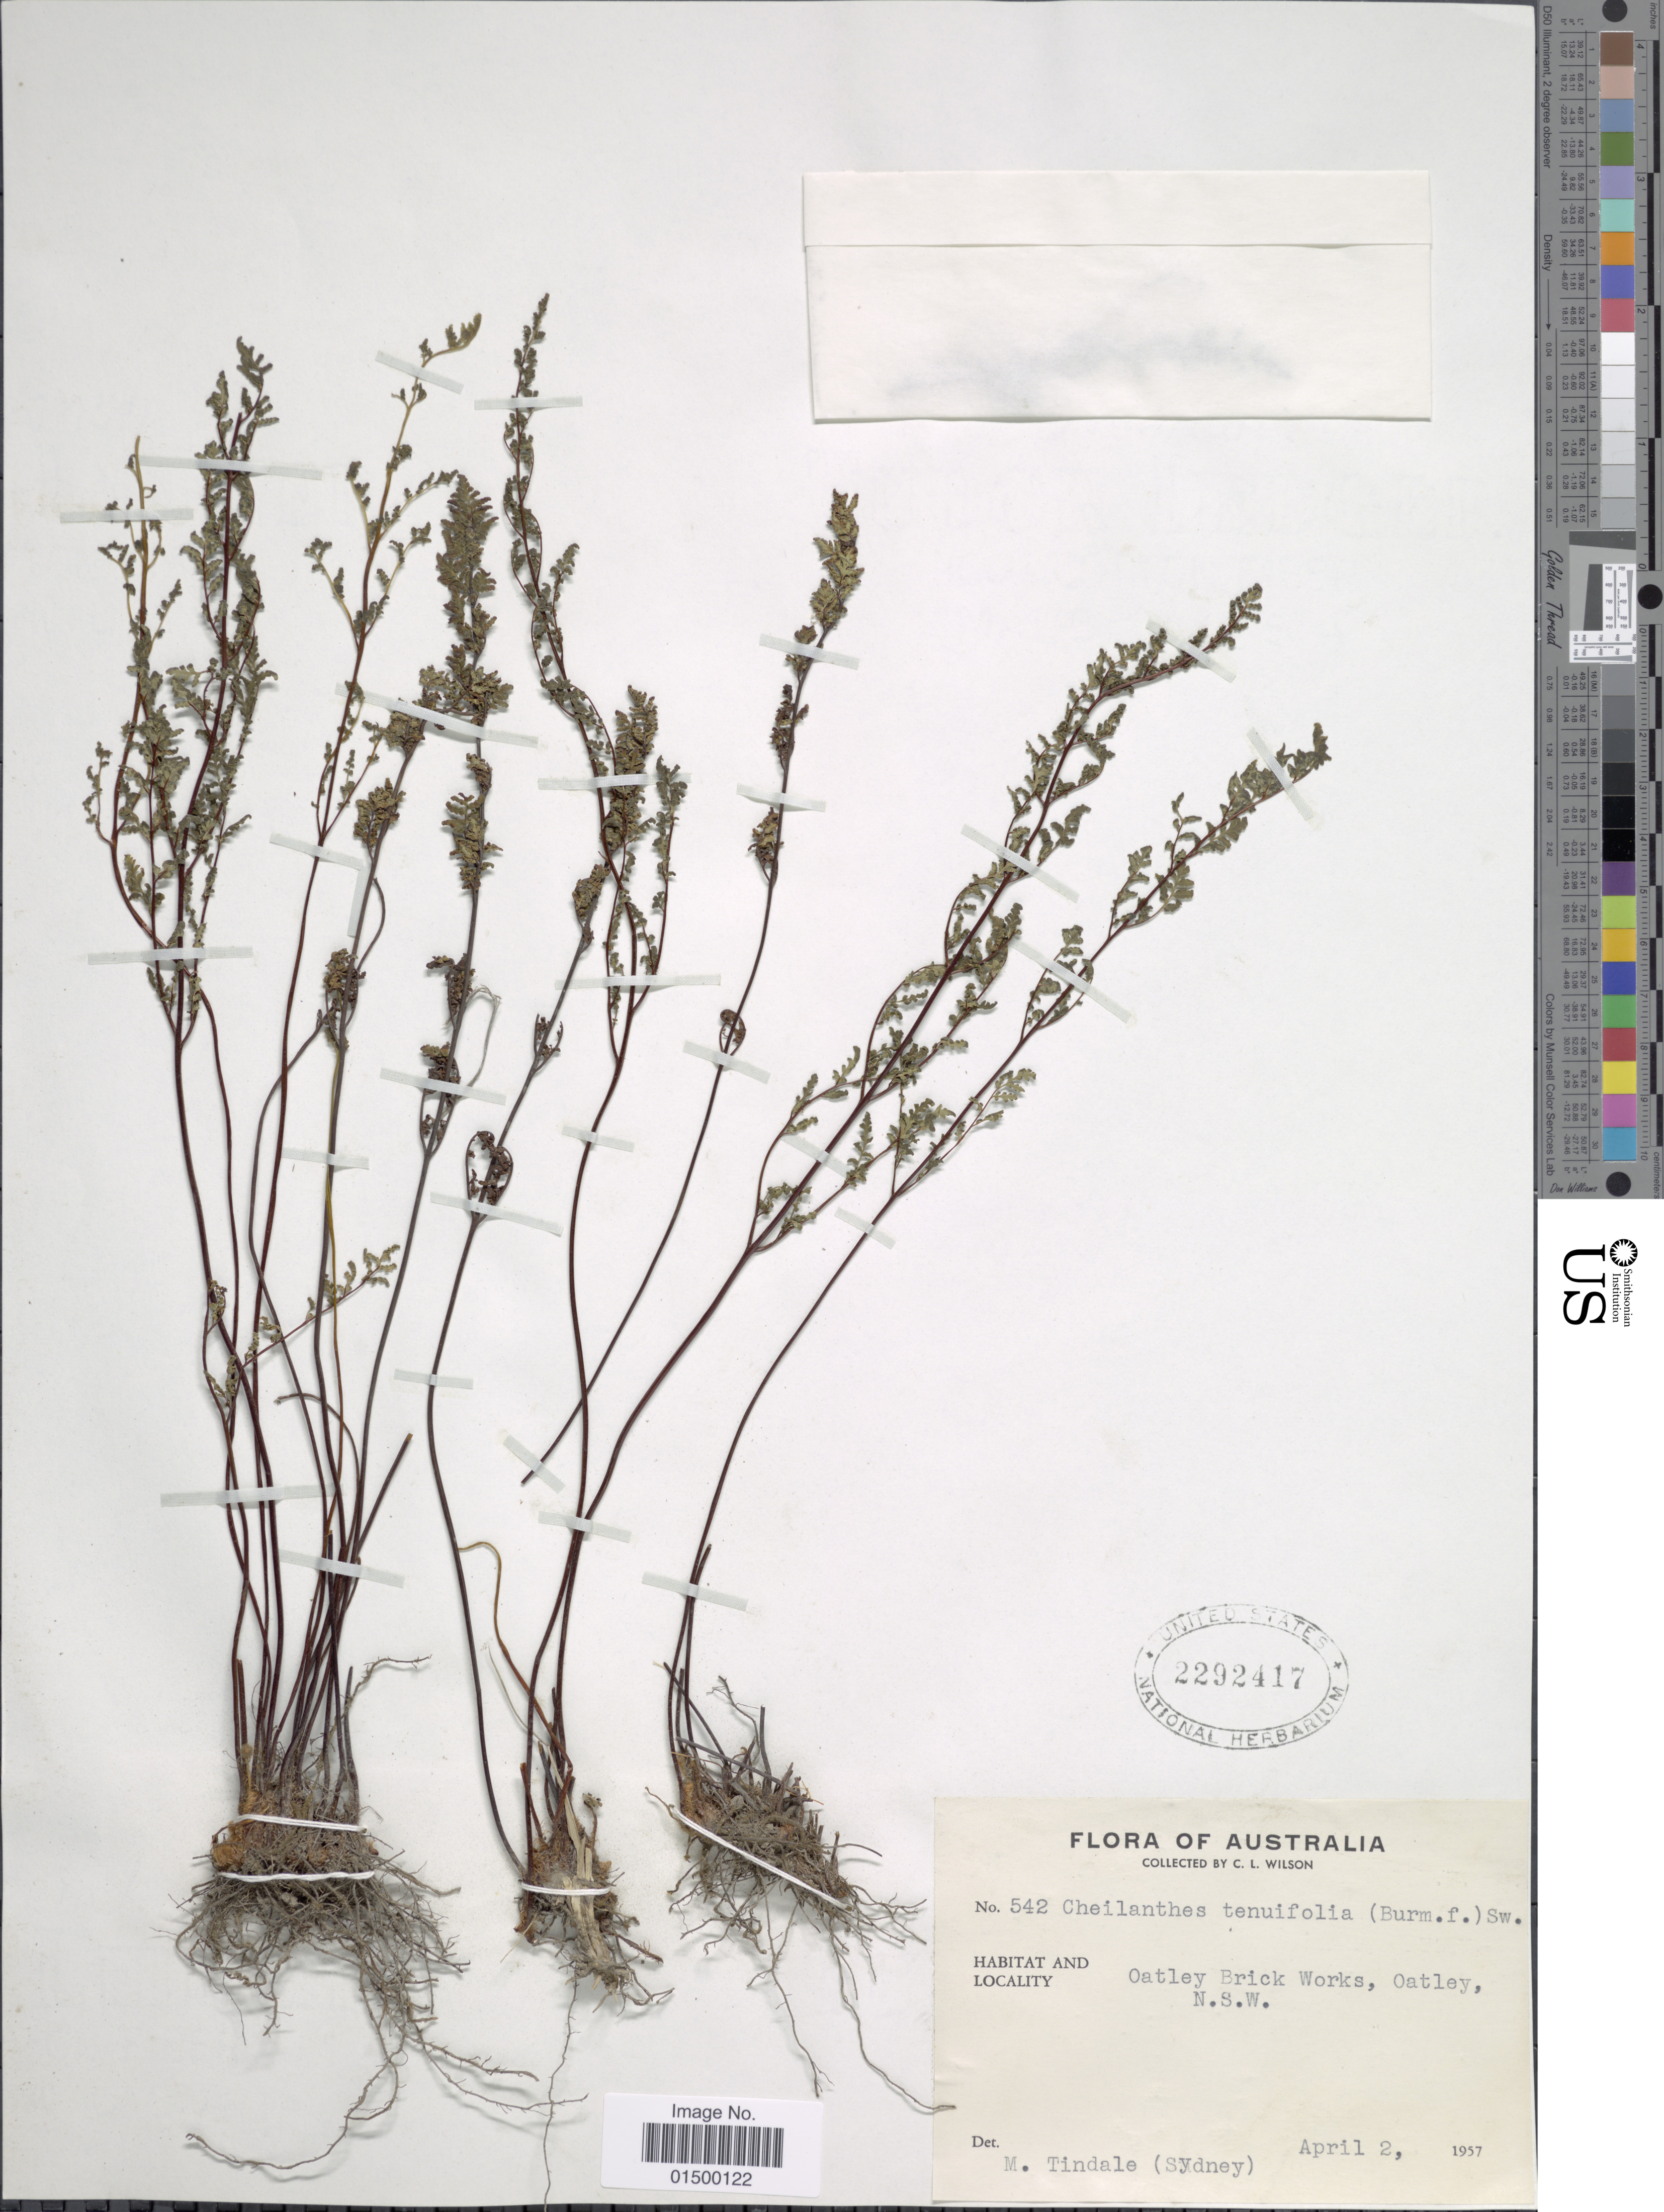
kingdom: Plantae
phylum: Tracheophyta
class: Polypodiopsida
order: Polypodiales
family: Pteridaceae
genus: Cheilanthes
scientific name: Cheilanthes sieberi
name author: Kunze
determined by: Sosa, Karla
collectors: C. L. Wilson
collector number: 542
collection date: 1957-04-02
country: Australia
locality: Oatley Brick Works, Oatley, N.S.W.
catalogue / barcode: US 2292417